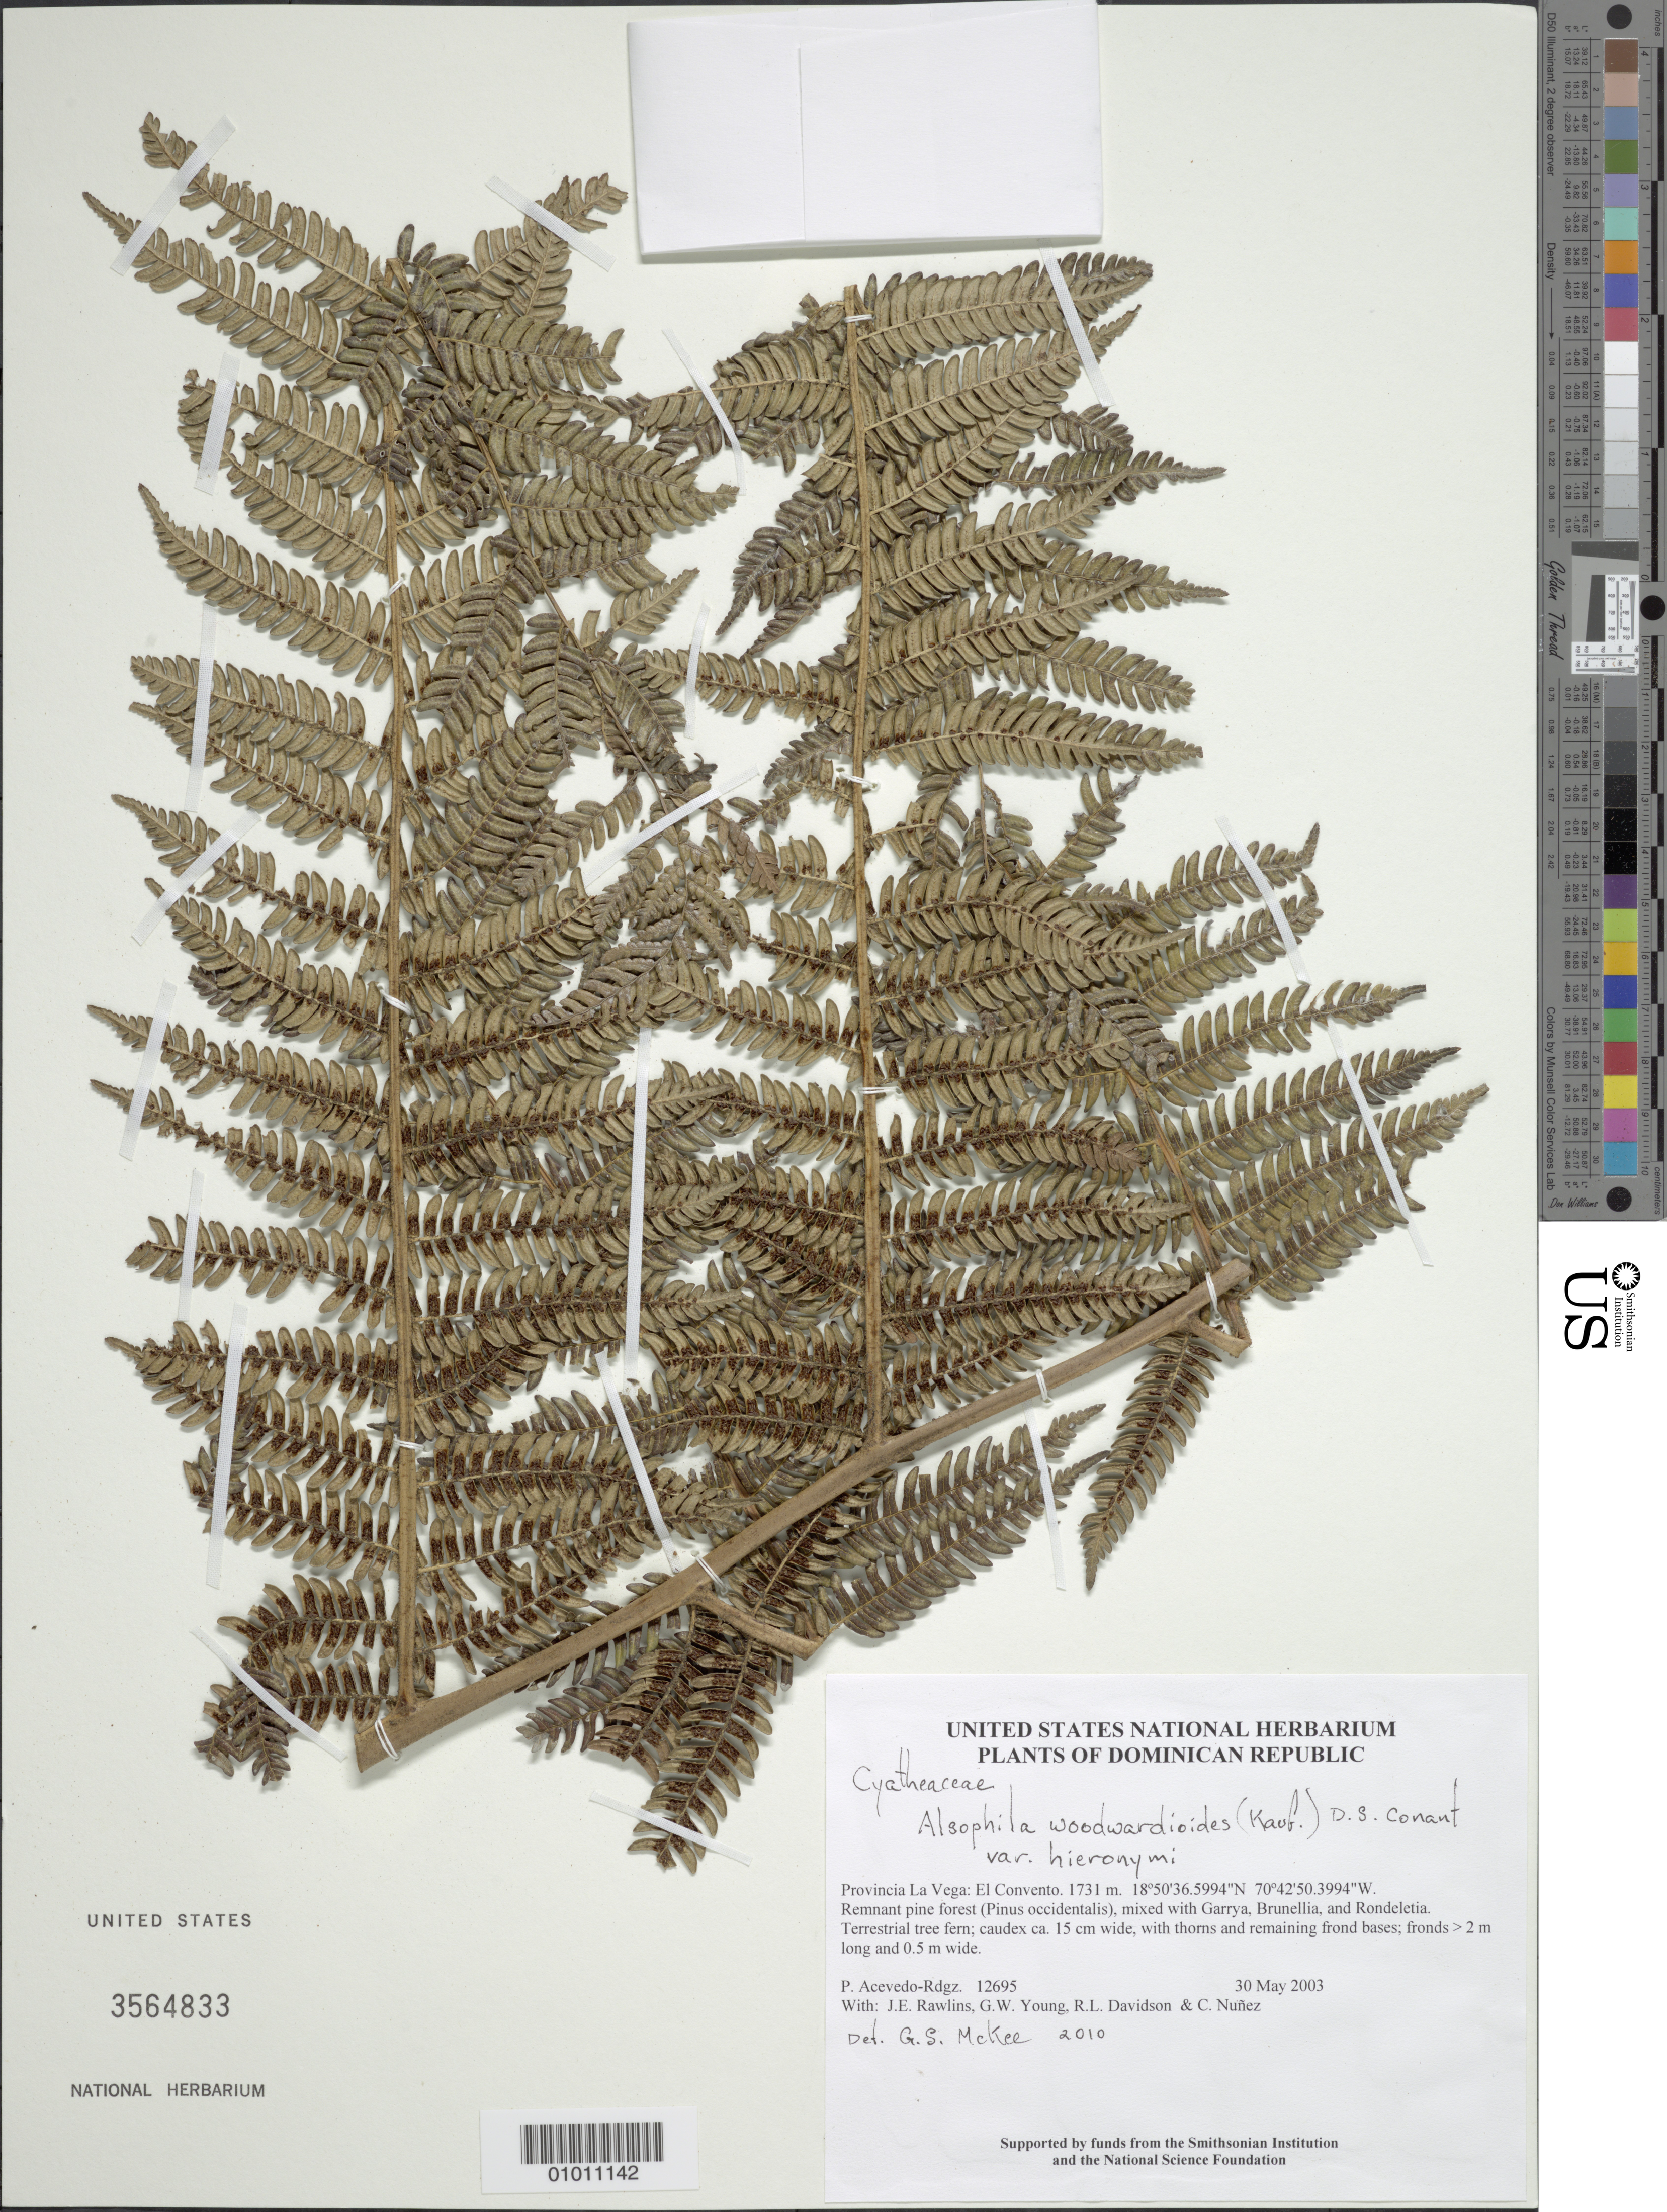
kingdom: Plantae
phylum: Tracheophyta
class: Polypodiopsida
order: Cyatheales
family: Cyatheaceae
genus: Alsophila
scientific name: Alsophila woodwardioides var. hieronymii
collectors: P. Acevedo-Rodr., J. Rawlins, G. Young, R. Davidson & C. Nunez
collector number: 12695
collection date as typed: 30 May 2003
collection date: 2003-05-30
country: Dominican Republic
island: Hispaniola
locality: Provincia La Vega: El Convento.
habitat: Remnant pine forest (Pinus occidentalis), mixed with Garrya, Brunellia, and Rondeletia.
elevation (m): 1731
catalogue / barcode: US 3564833